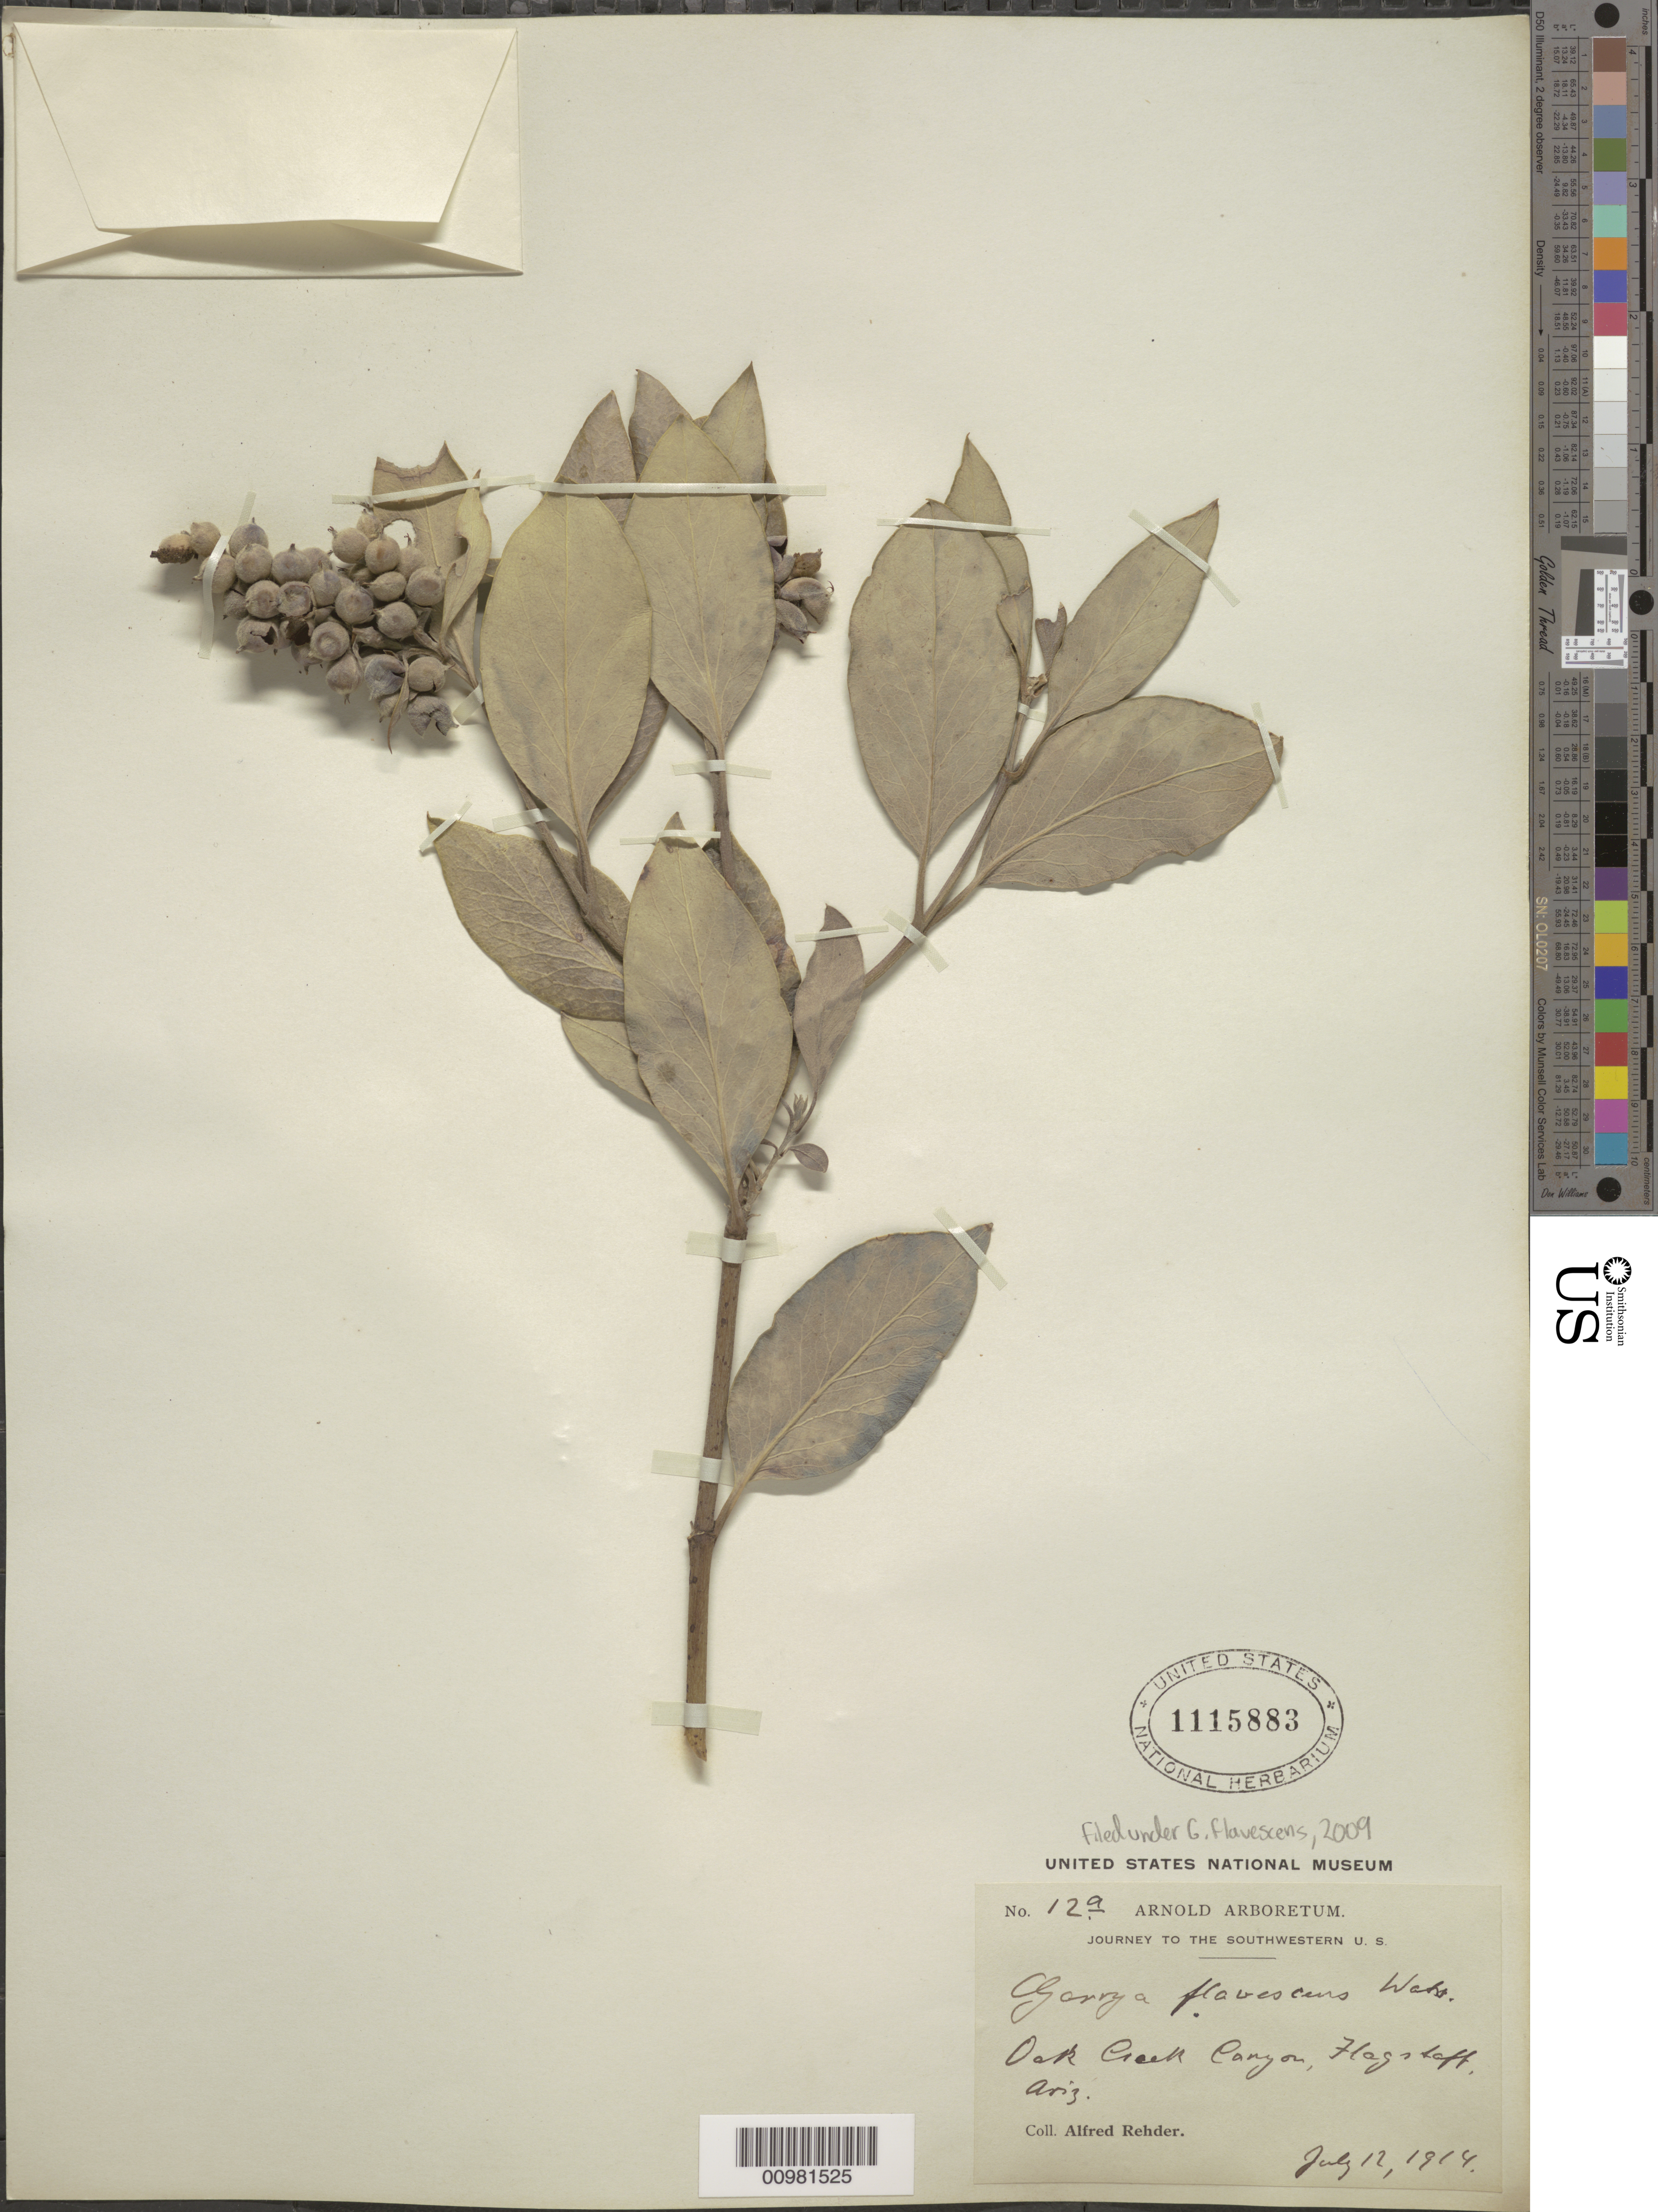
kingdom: Plantae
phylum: Tracheophyta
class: Magnoliopsida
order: Garryales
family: Garryaceae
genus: Garrya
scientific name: Garrya flavescens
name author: S. Watson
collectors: A. Rehder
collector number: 129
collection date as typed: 12 Jul 1914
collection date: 1914-07-12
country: United States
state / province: Arizona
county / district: Coconino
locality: Flagstaff, Az; Oak Creek Canyon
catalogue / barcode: US 1115883